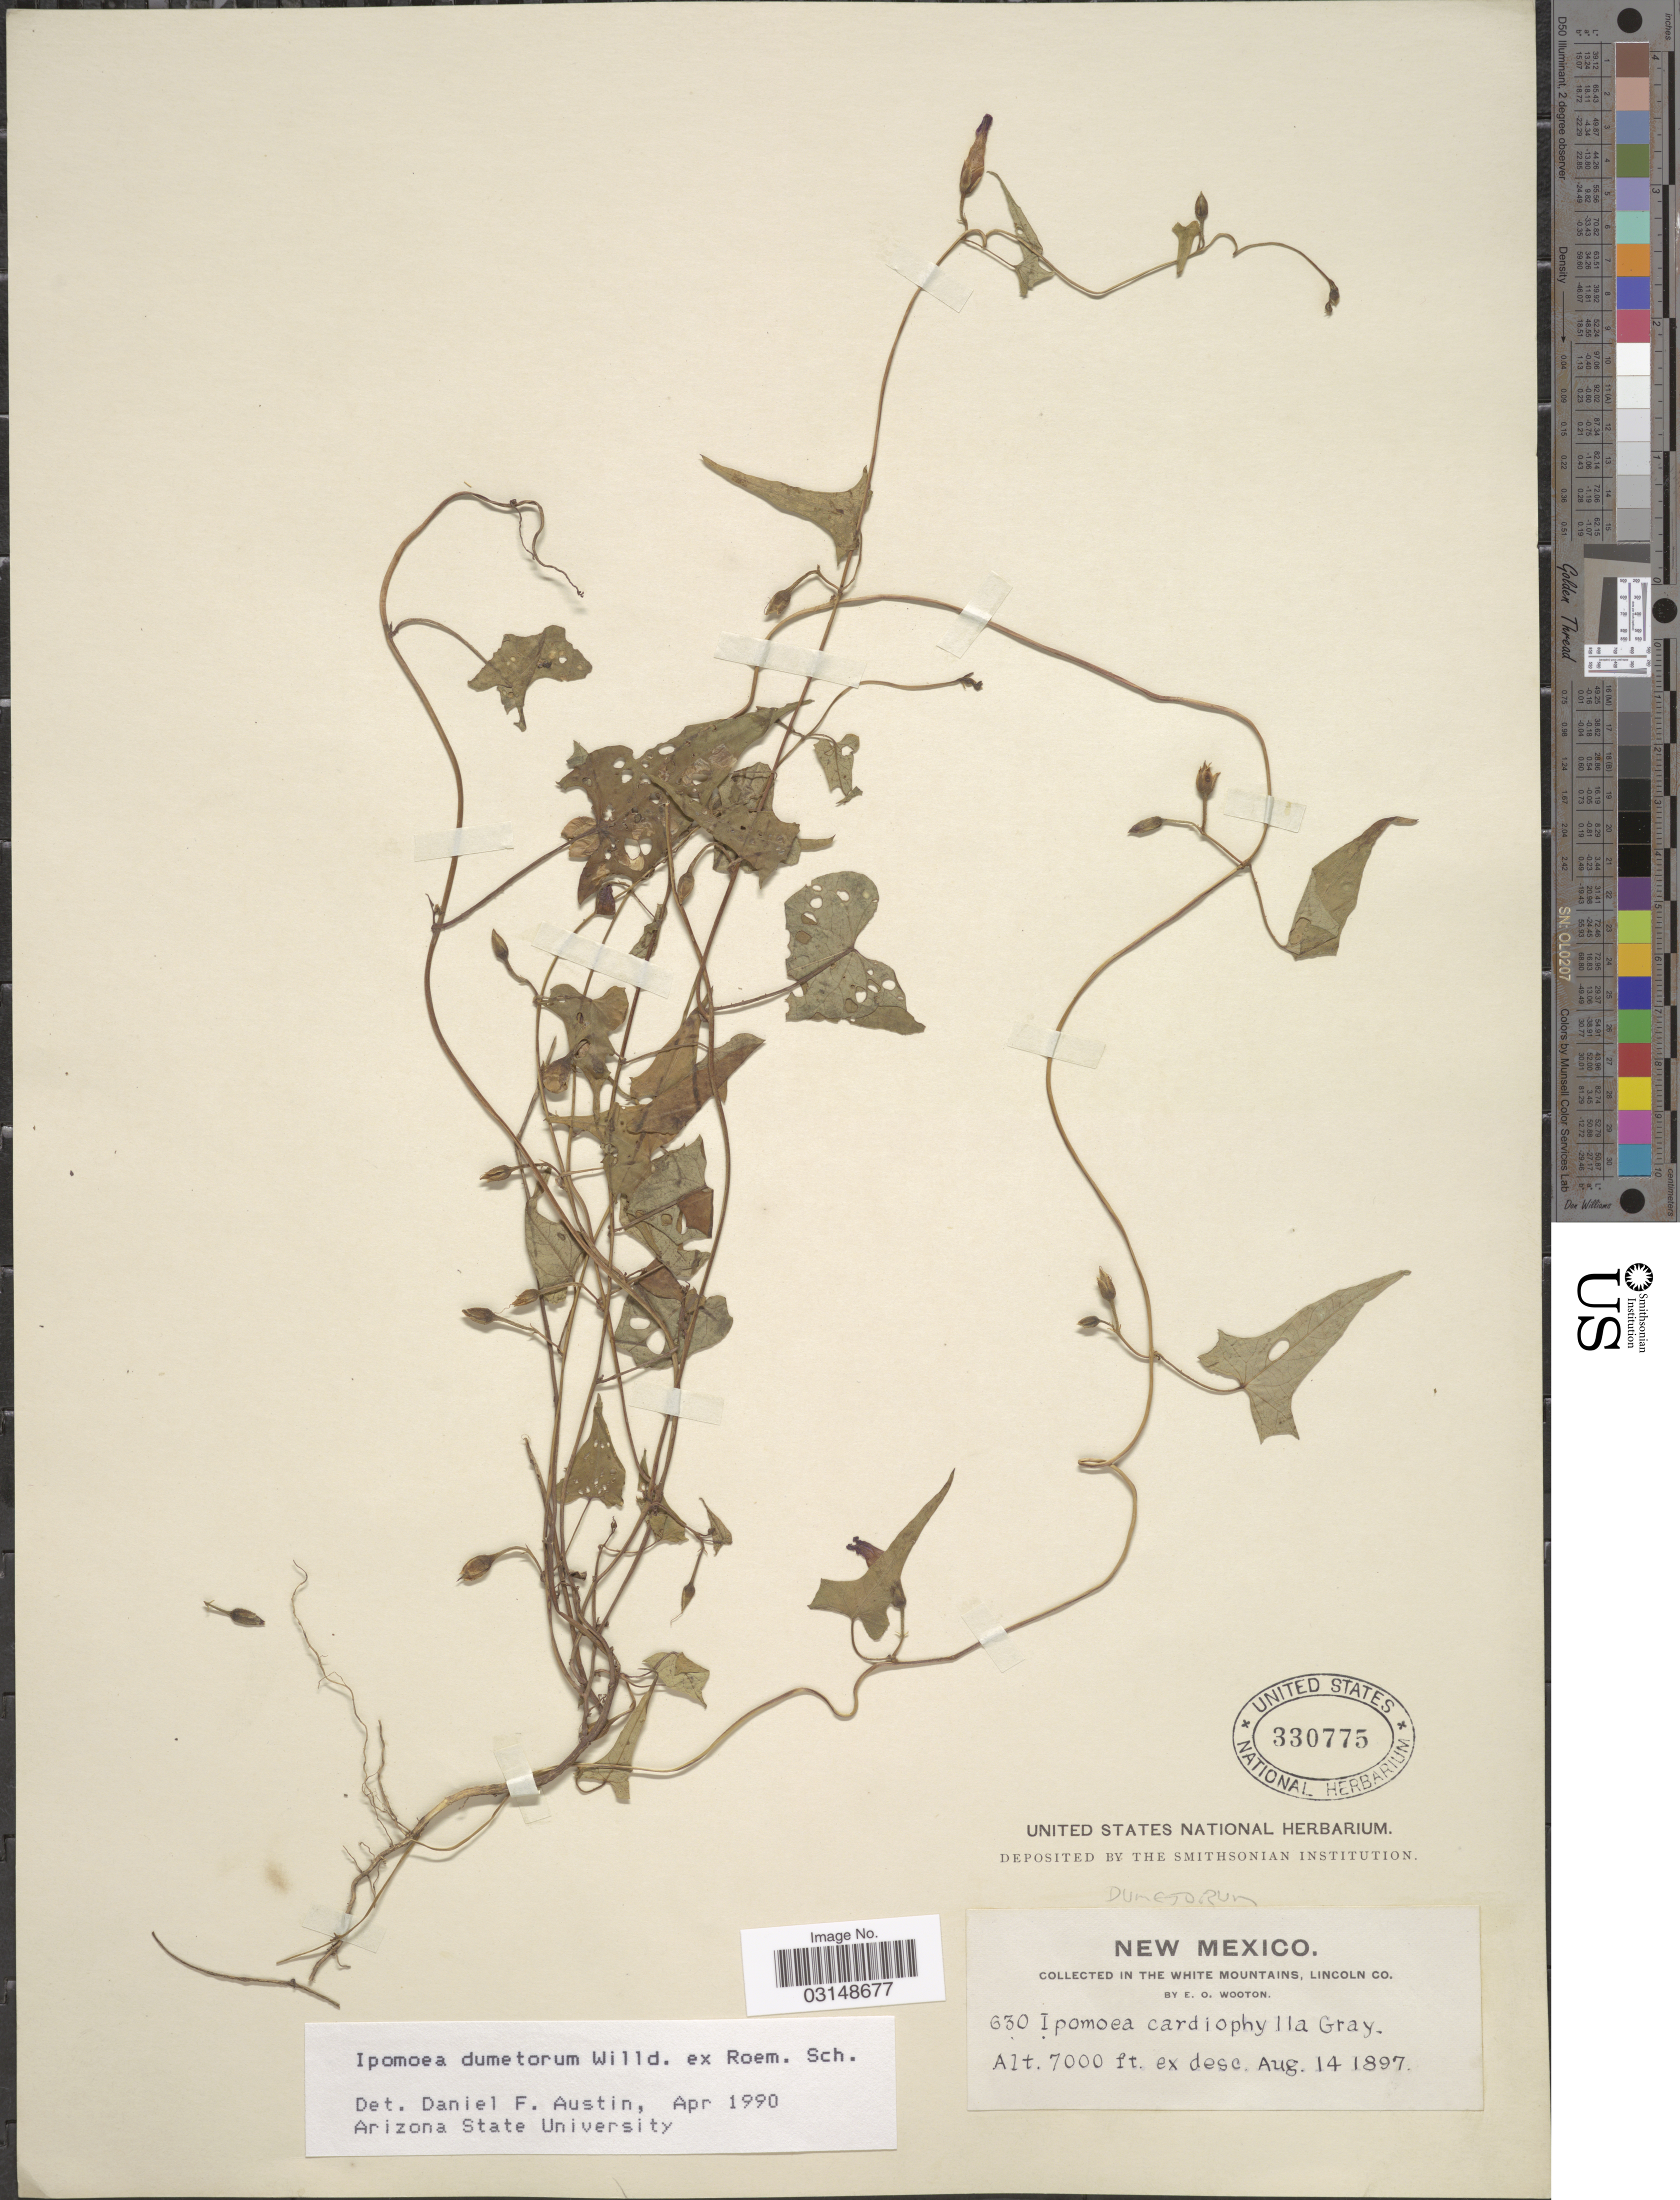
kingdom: Plantae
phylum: Tracheophyta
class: Magnoliopsida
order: Solanales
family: Convolvulaceae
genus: Ipomoea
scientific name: Ipomoea dumetorum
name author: Willd.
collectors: E. O. Wooton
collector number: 630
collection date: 1897-08-14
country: United States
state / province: New Mexico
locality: In The White Mountains, Lincoln Co.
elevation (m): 2134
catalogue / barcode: US 330775